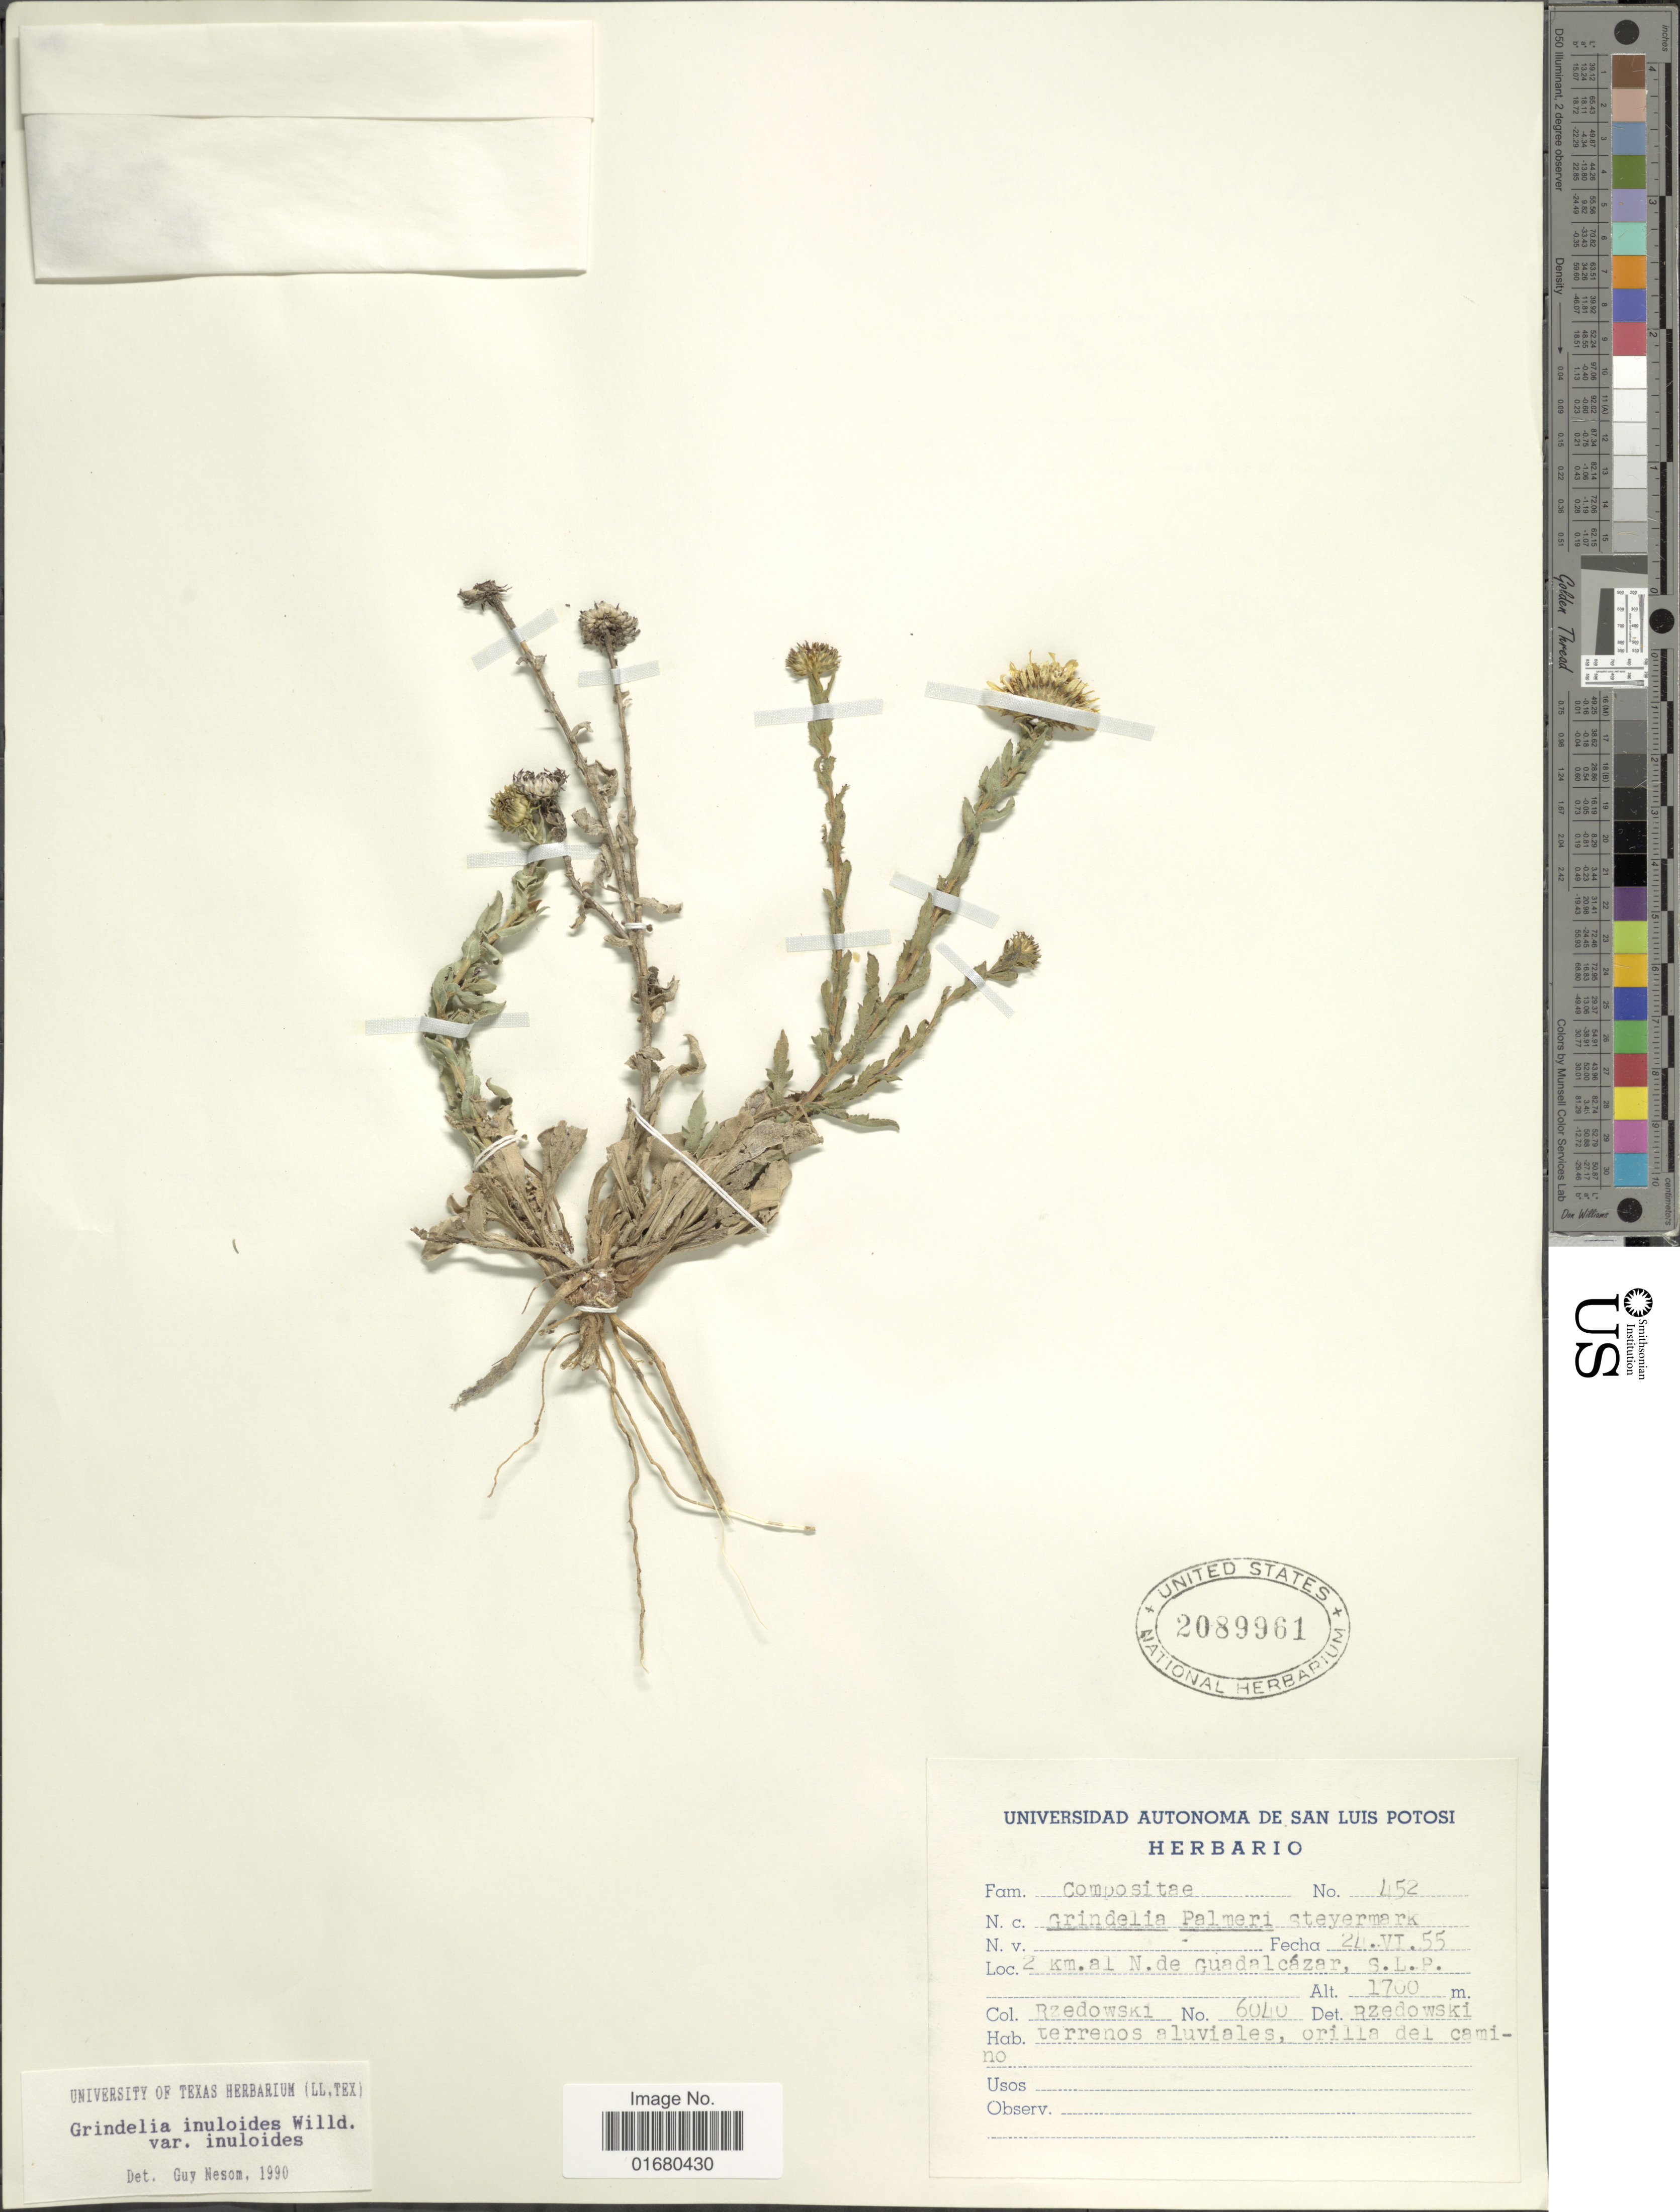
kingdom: Plantae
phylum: Tracheophyta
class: Magnoliopsida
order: Asterales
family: Asteraceae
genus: Grindelia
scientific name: Grindelia inuloides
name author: Willd.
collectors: Rzedowski, --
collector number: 6040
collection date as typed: Transcribed d/m/y: 24/6/55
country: Mexico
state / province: San Luis Potosí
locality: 2 km. al N de Guadalcazar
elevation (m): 1700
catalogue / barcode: US 2089961